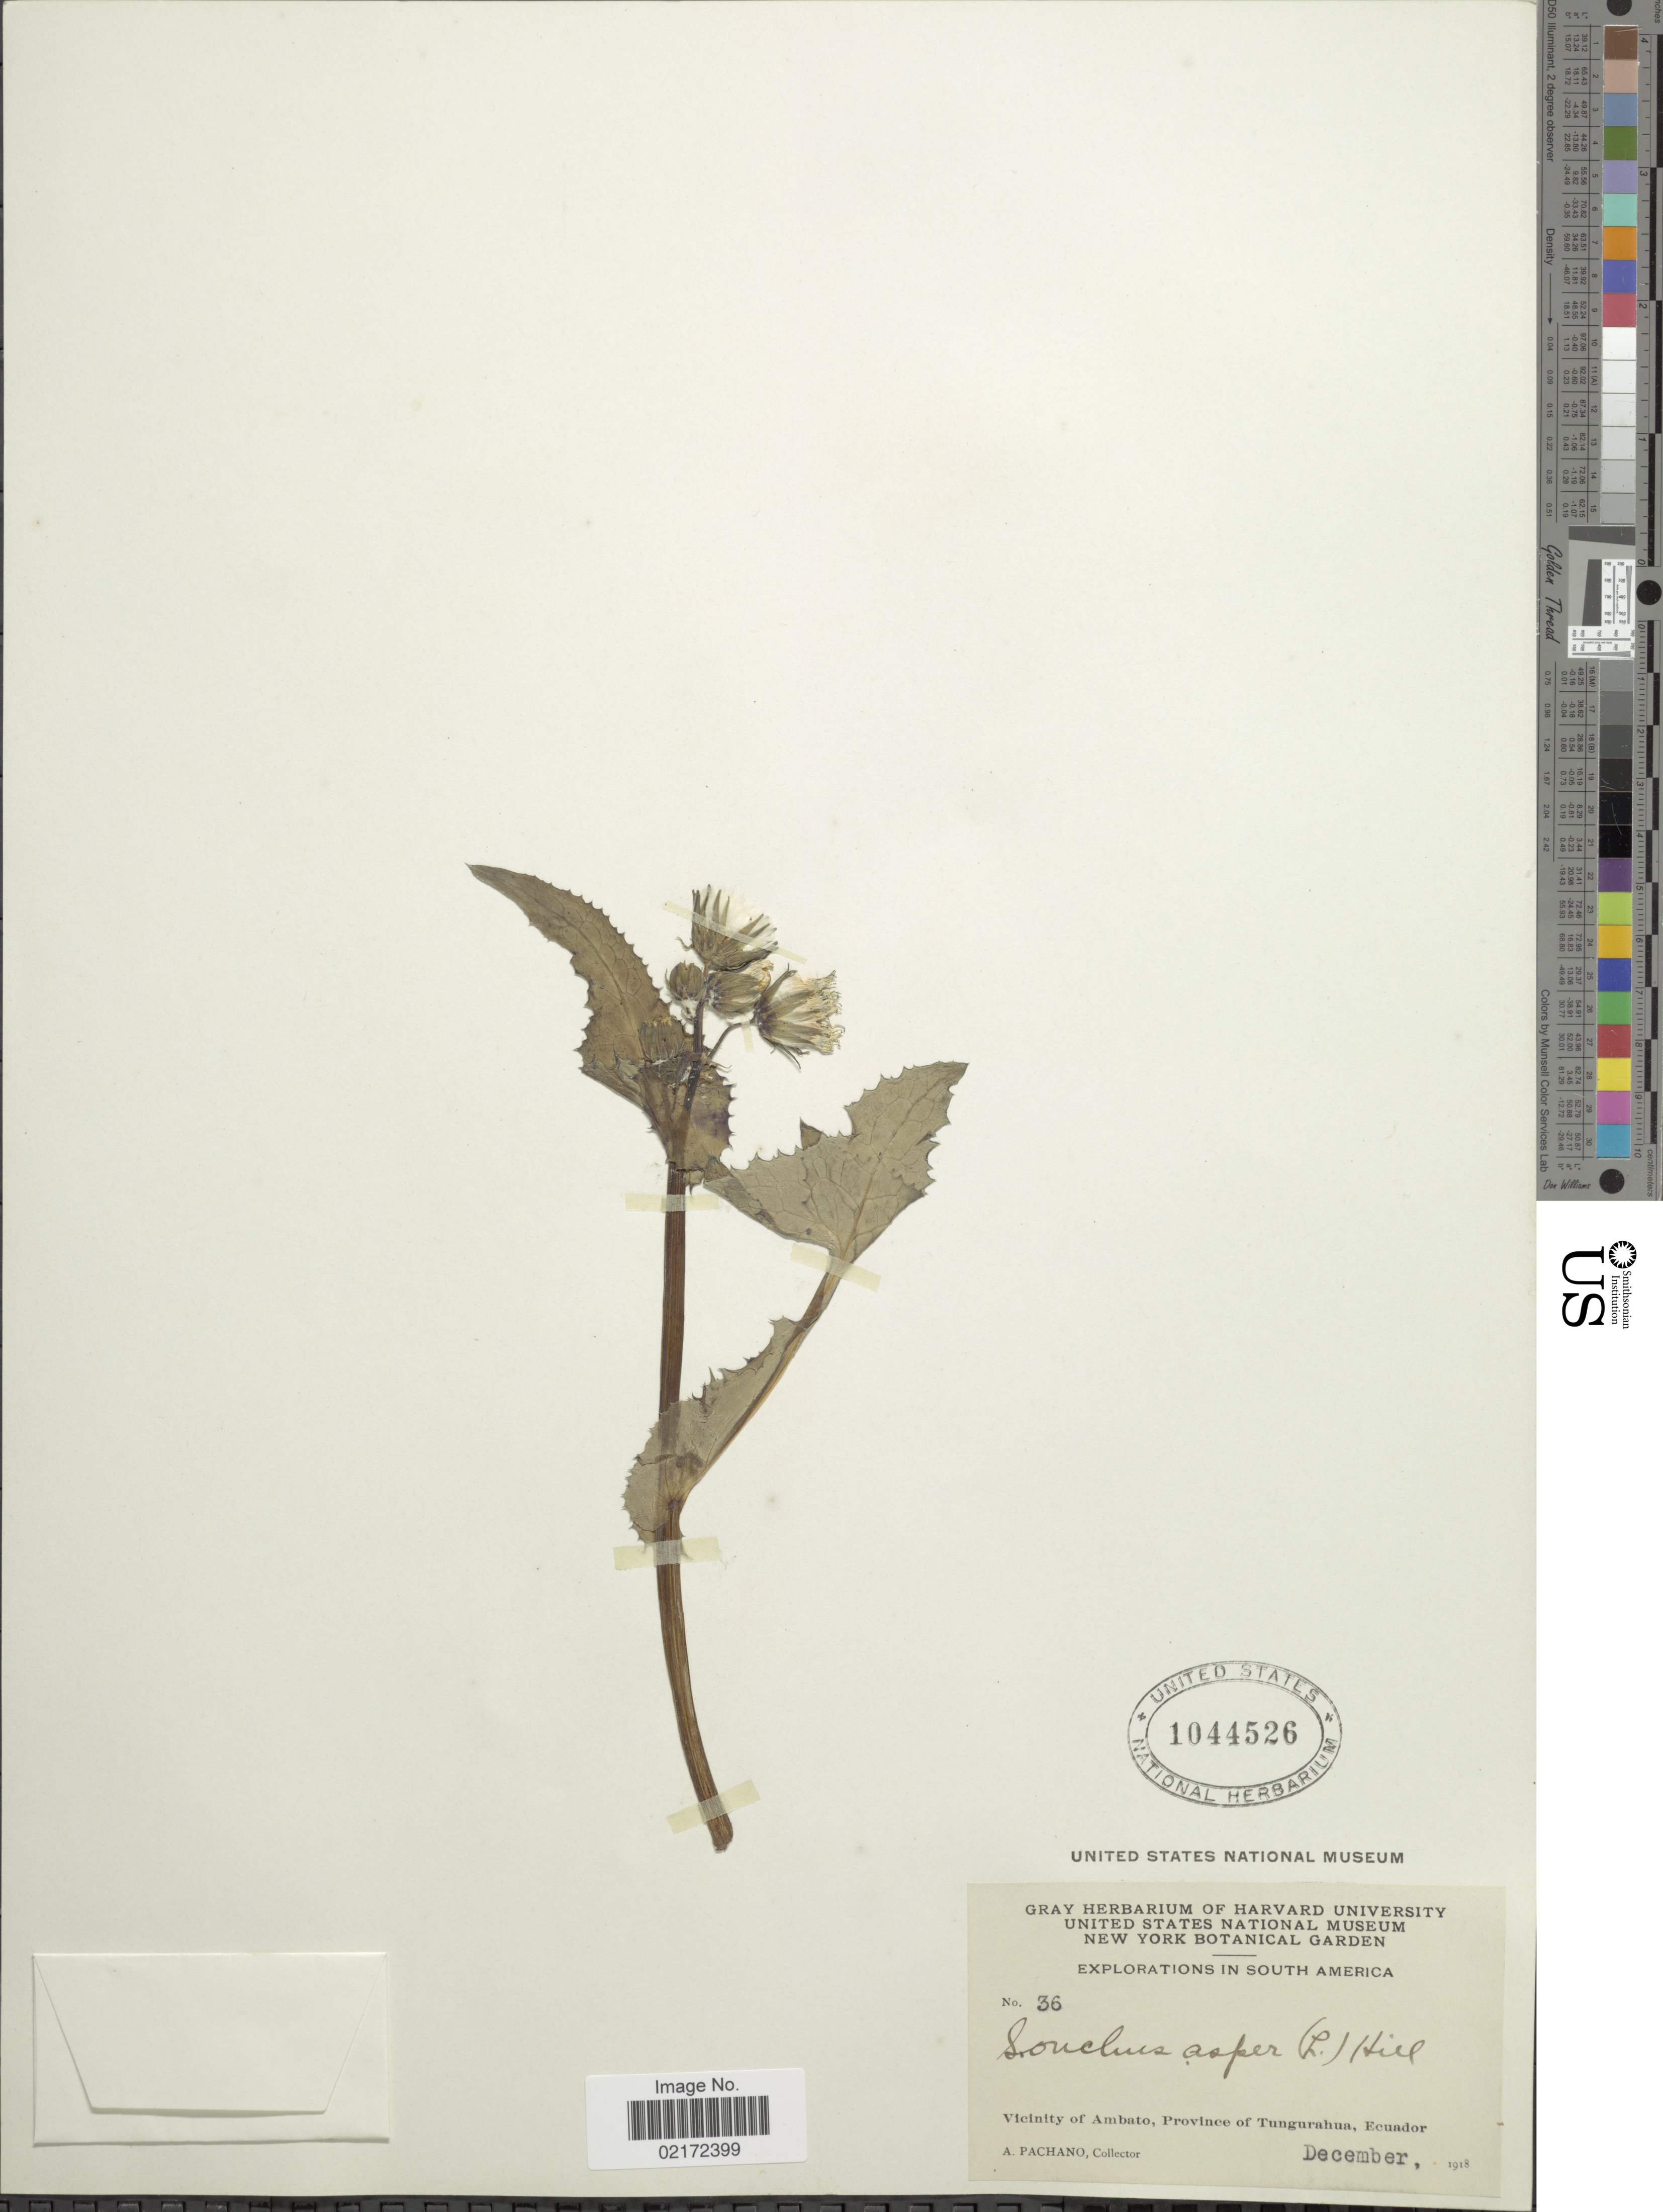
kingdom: Plantae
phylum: Tracheophyta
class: Magnoliopsida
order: Asterales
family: Asteraceae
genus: Sonchus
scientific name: Sonchus asper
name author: (L.) Hill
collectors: A. Pachano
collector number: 36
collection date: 1918-12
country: Ecuador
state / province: Tungurahua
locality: Vicinity of Ambato, Province of Tungurahua, Ecuador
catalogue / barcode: US 1044526